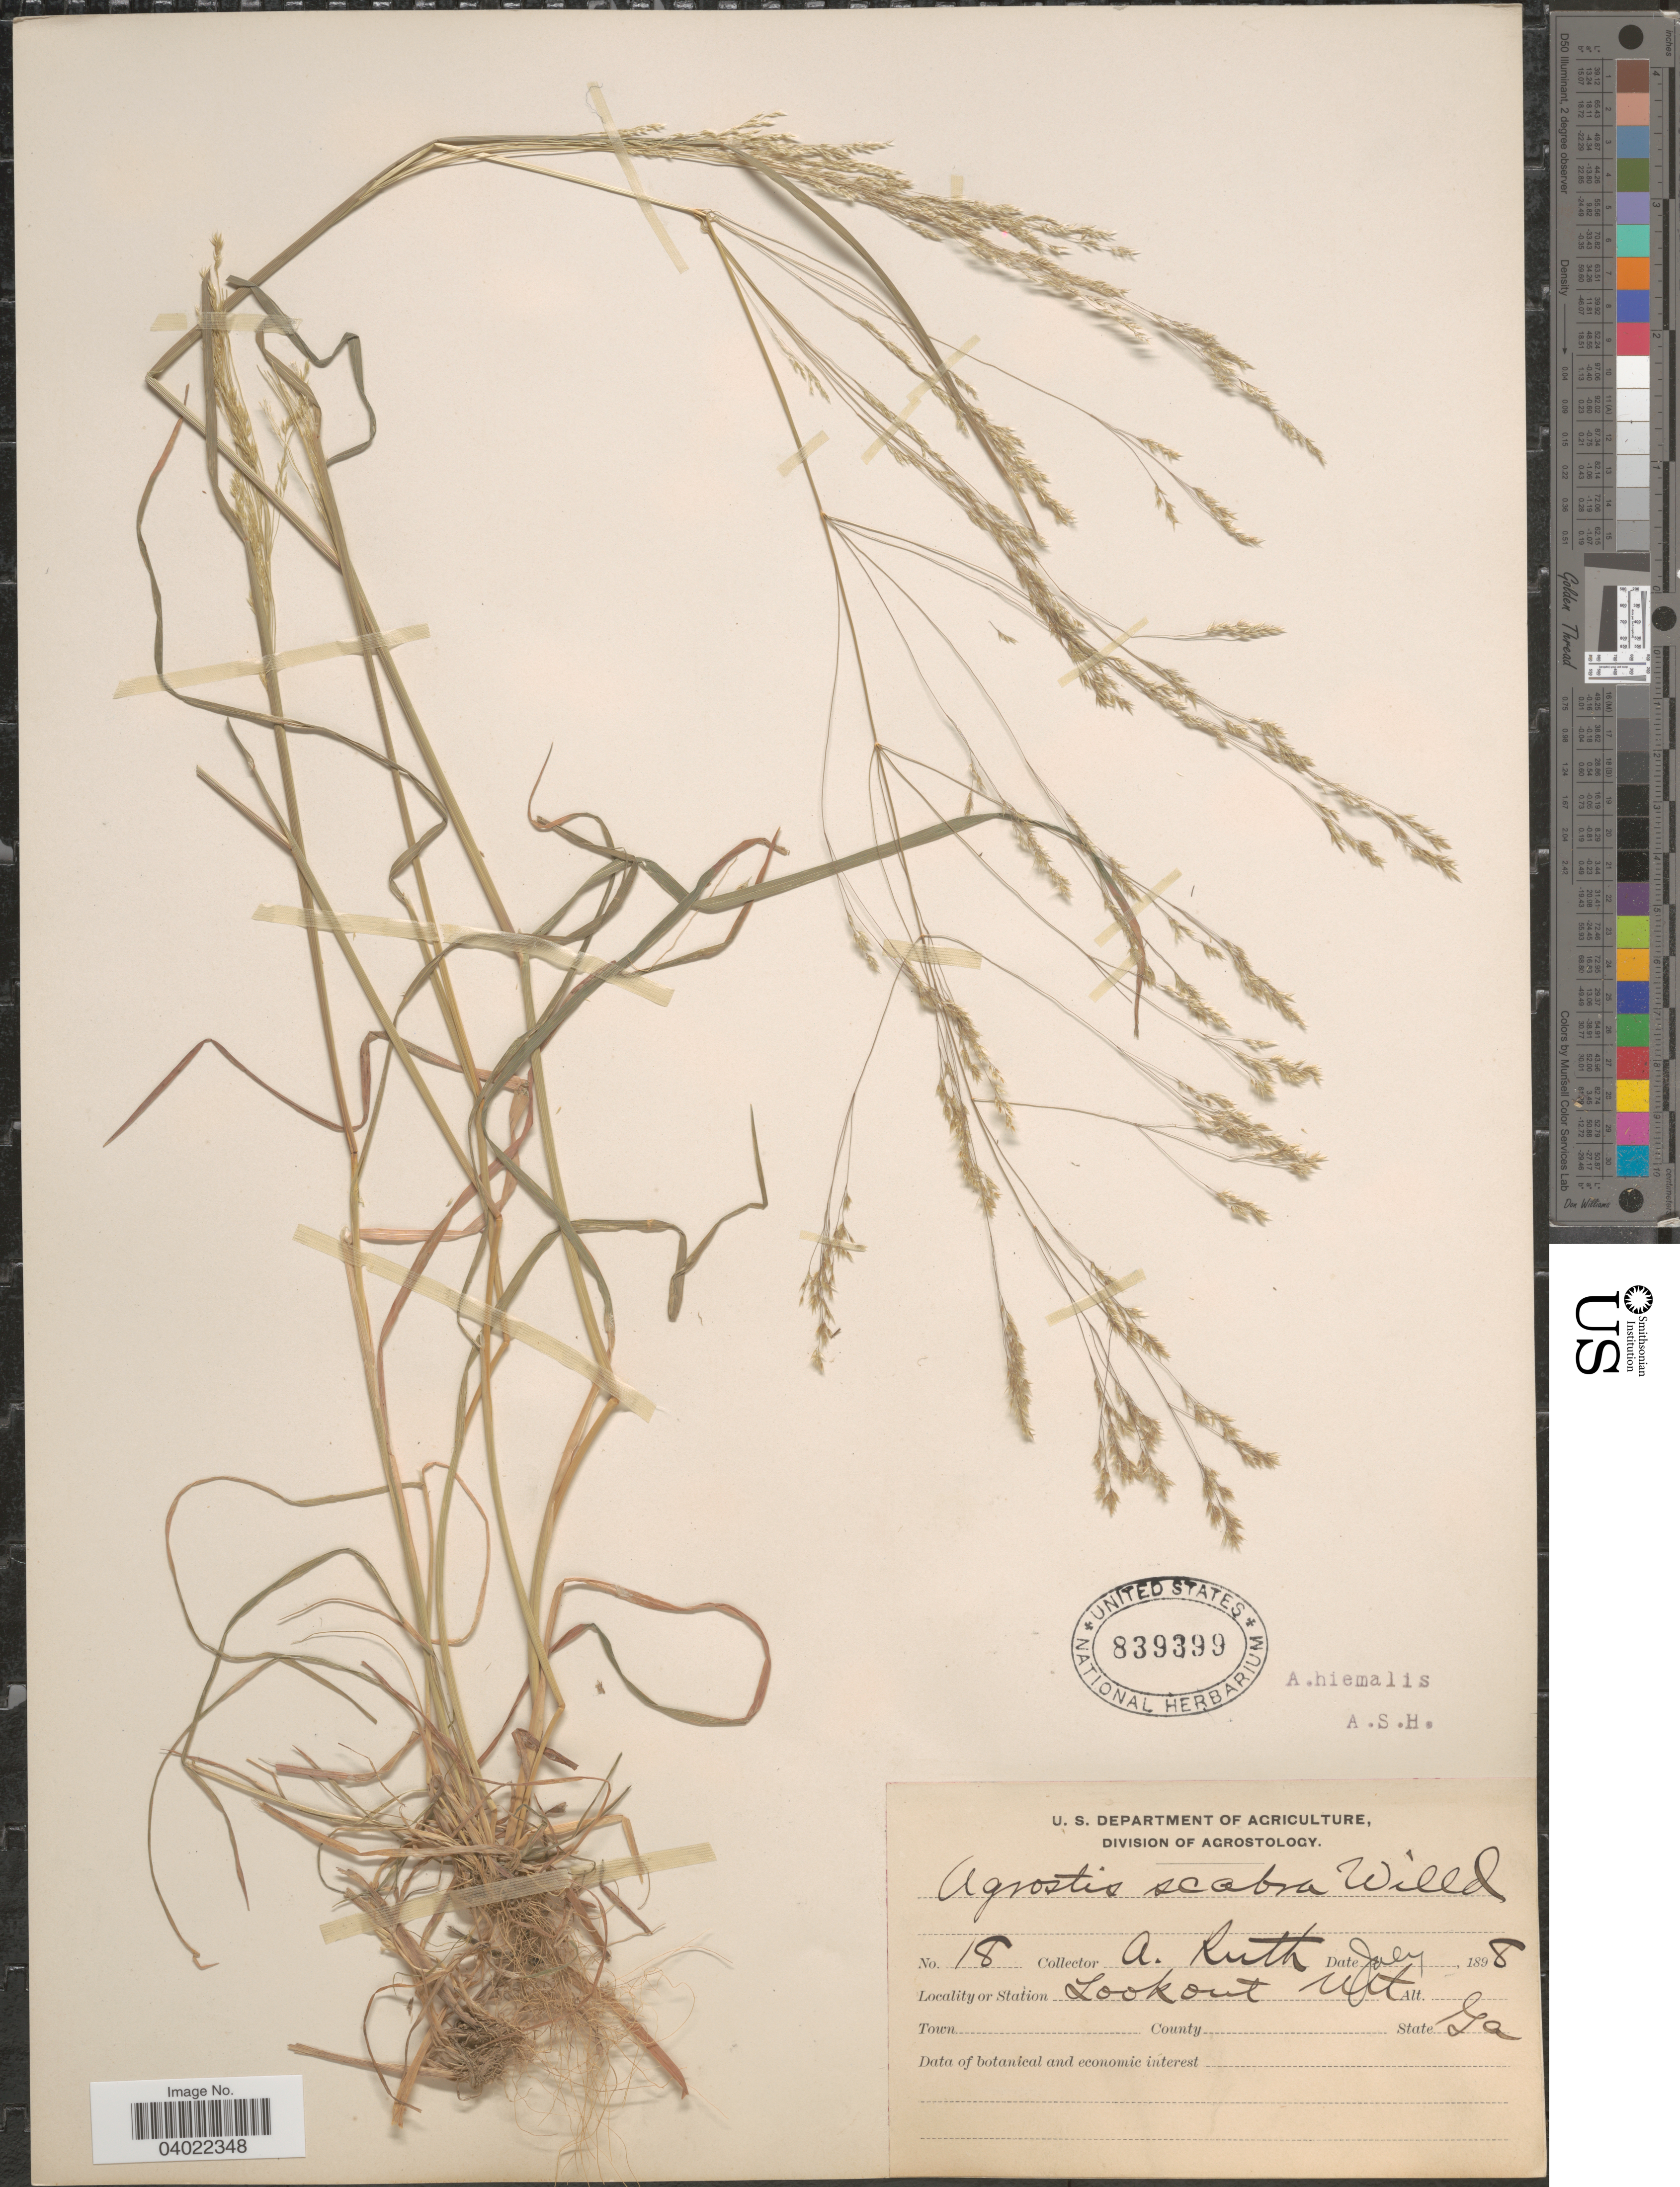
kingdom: Plantae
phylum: Tracheophyta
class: Liliopsida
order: Poales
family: Poaceae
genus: Agrostis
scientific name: Agrostis scabra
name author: Willd.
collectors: A. Ruth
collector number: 18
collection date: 1898-07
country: United States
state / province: Georgia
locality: Lookout Mt.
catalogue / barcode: US 839399